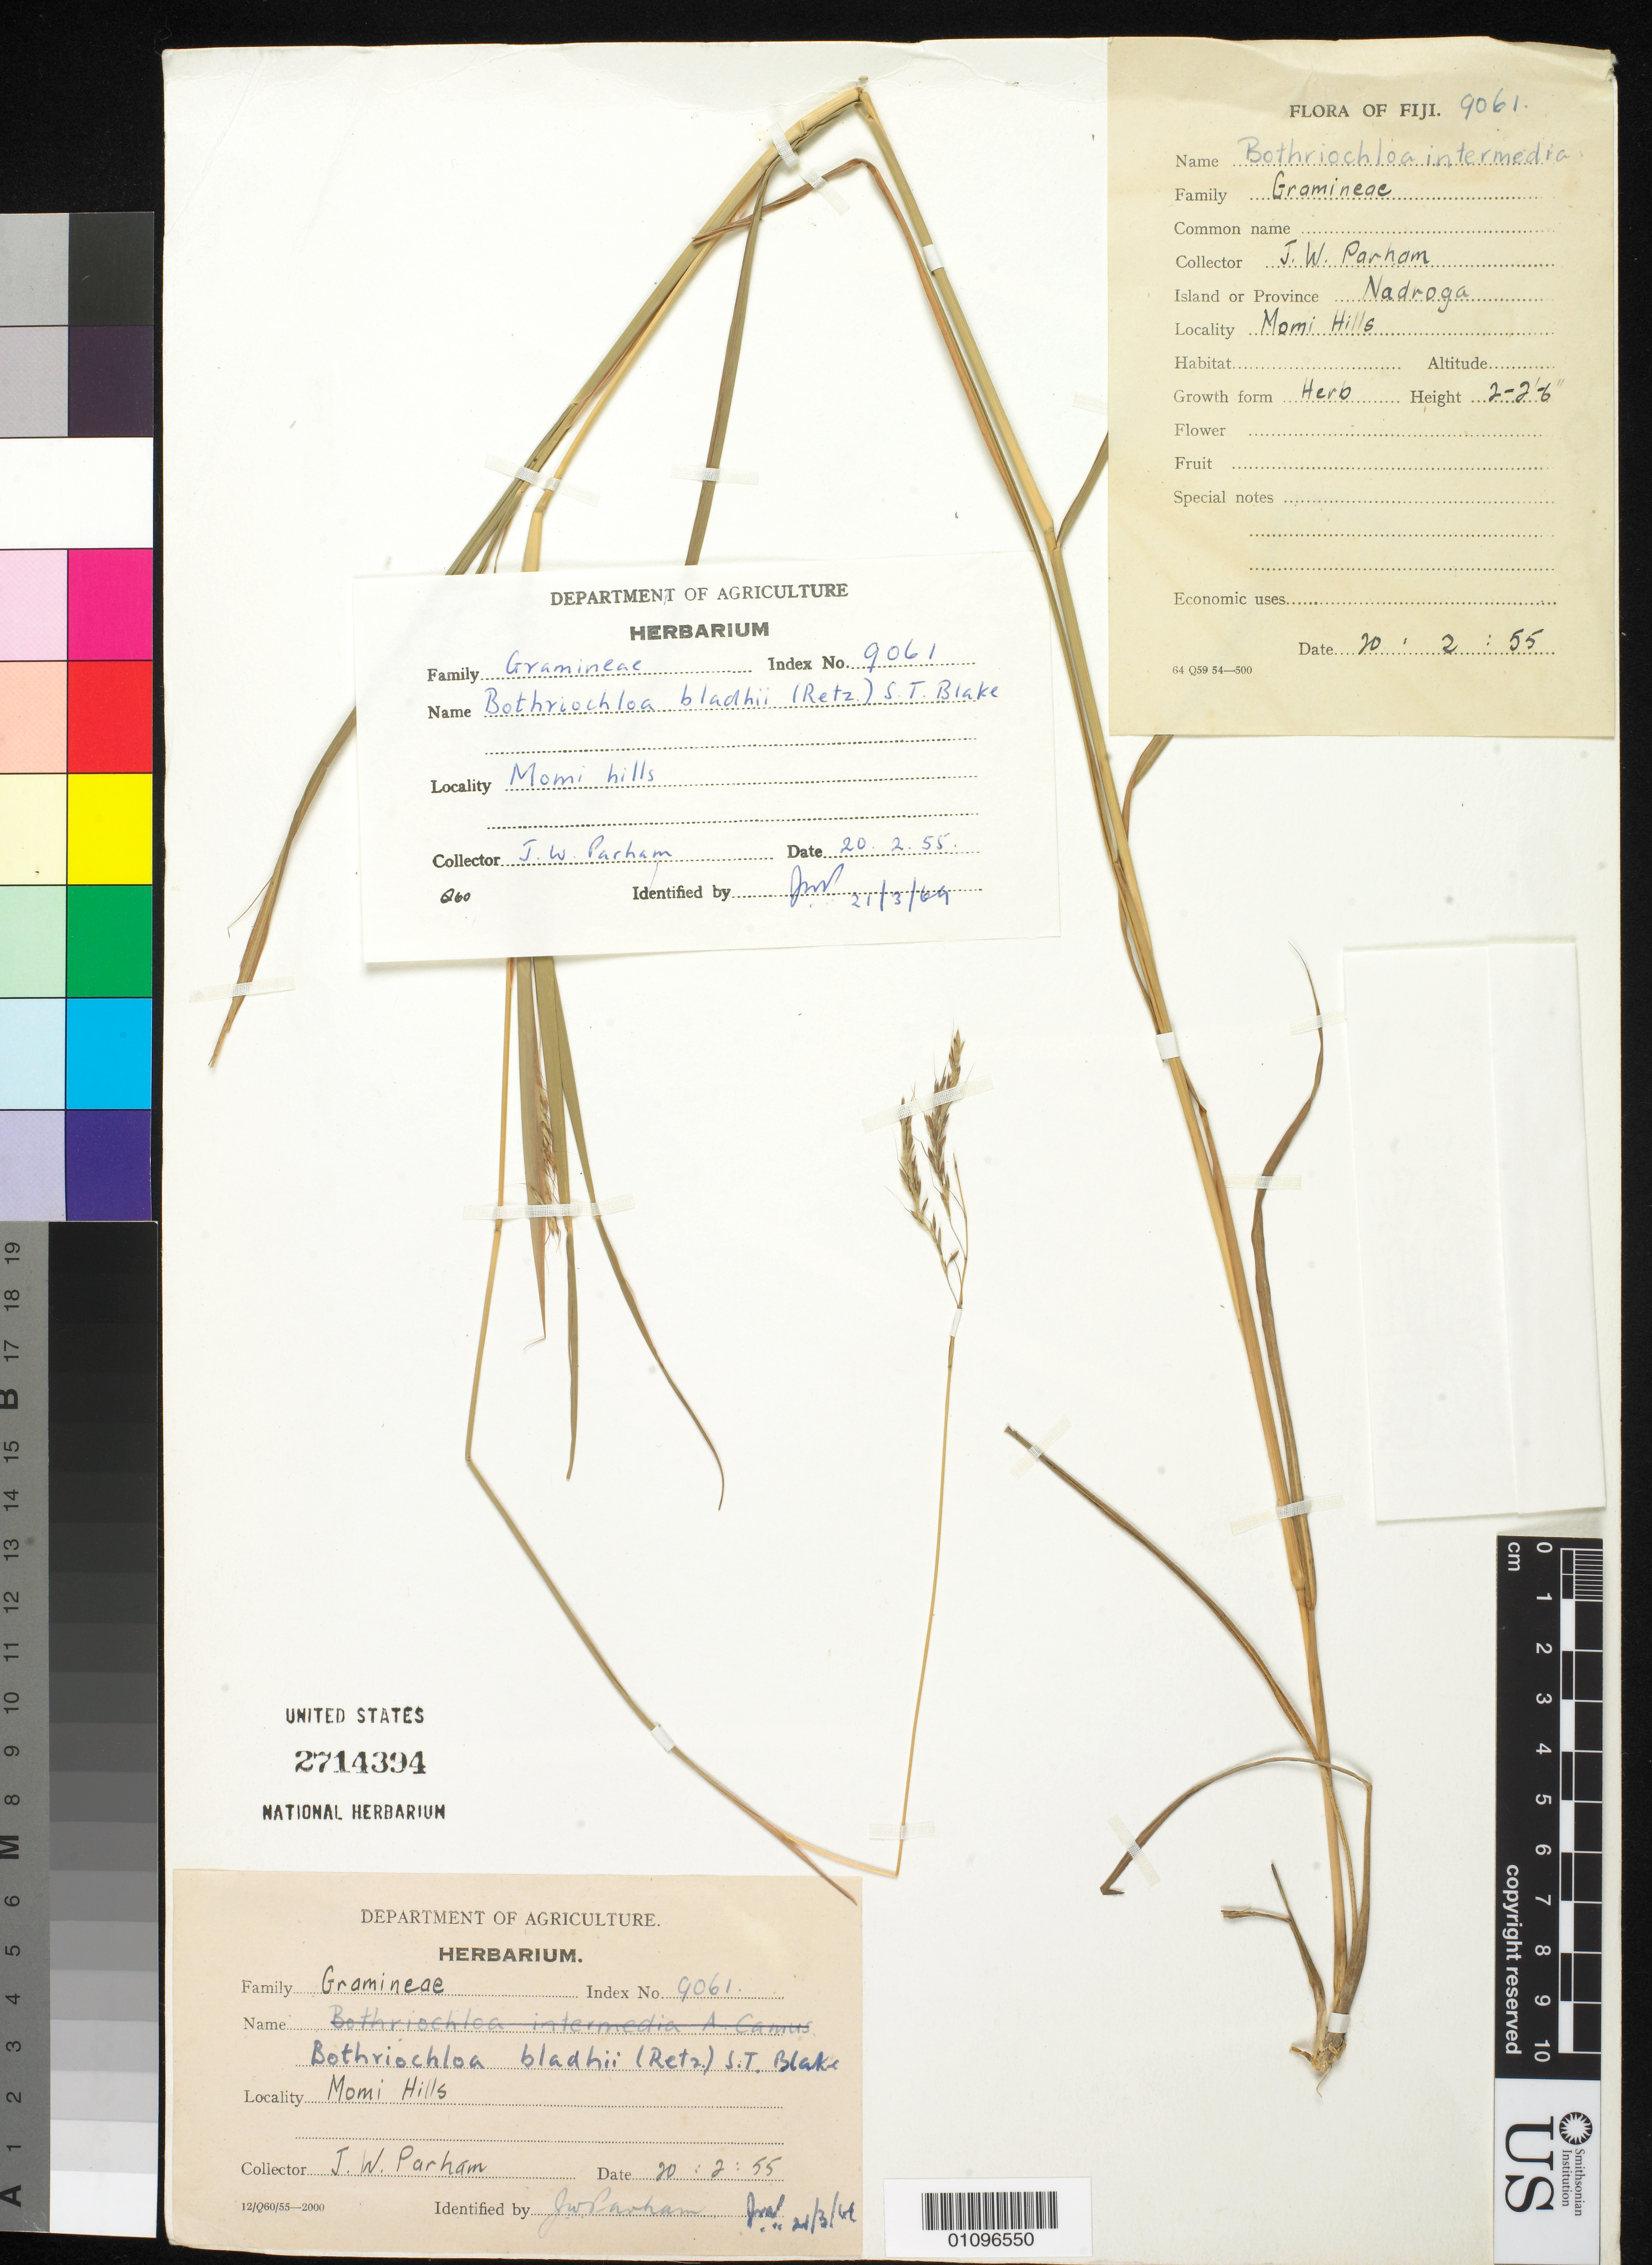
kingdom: Plantae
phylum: Tracheophyta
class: Liliopsida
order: Poales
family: Poaceae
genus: Bothriochloa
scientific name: Bothriochloa bladhii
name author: (Retz.) S.T. Blake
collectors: J. Parham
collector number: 9061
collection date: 1955-02-20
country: Fiji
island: Viti Levu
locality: Nadroga, Momi Hills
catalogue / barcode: US 2714388